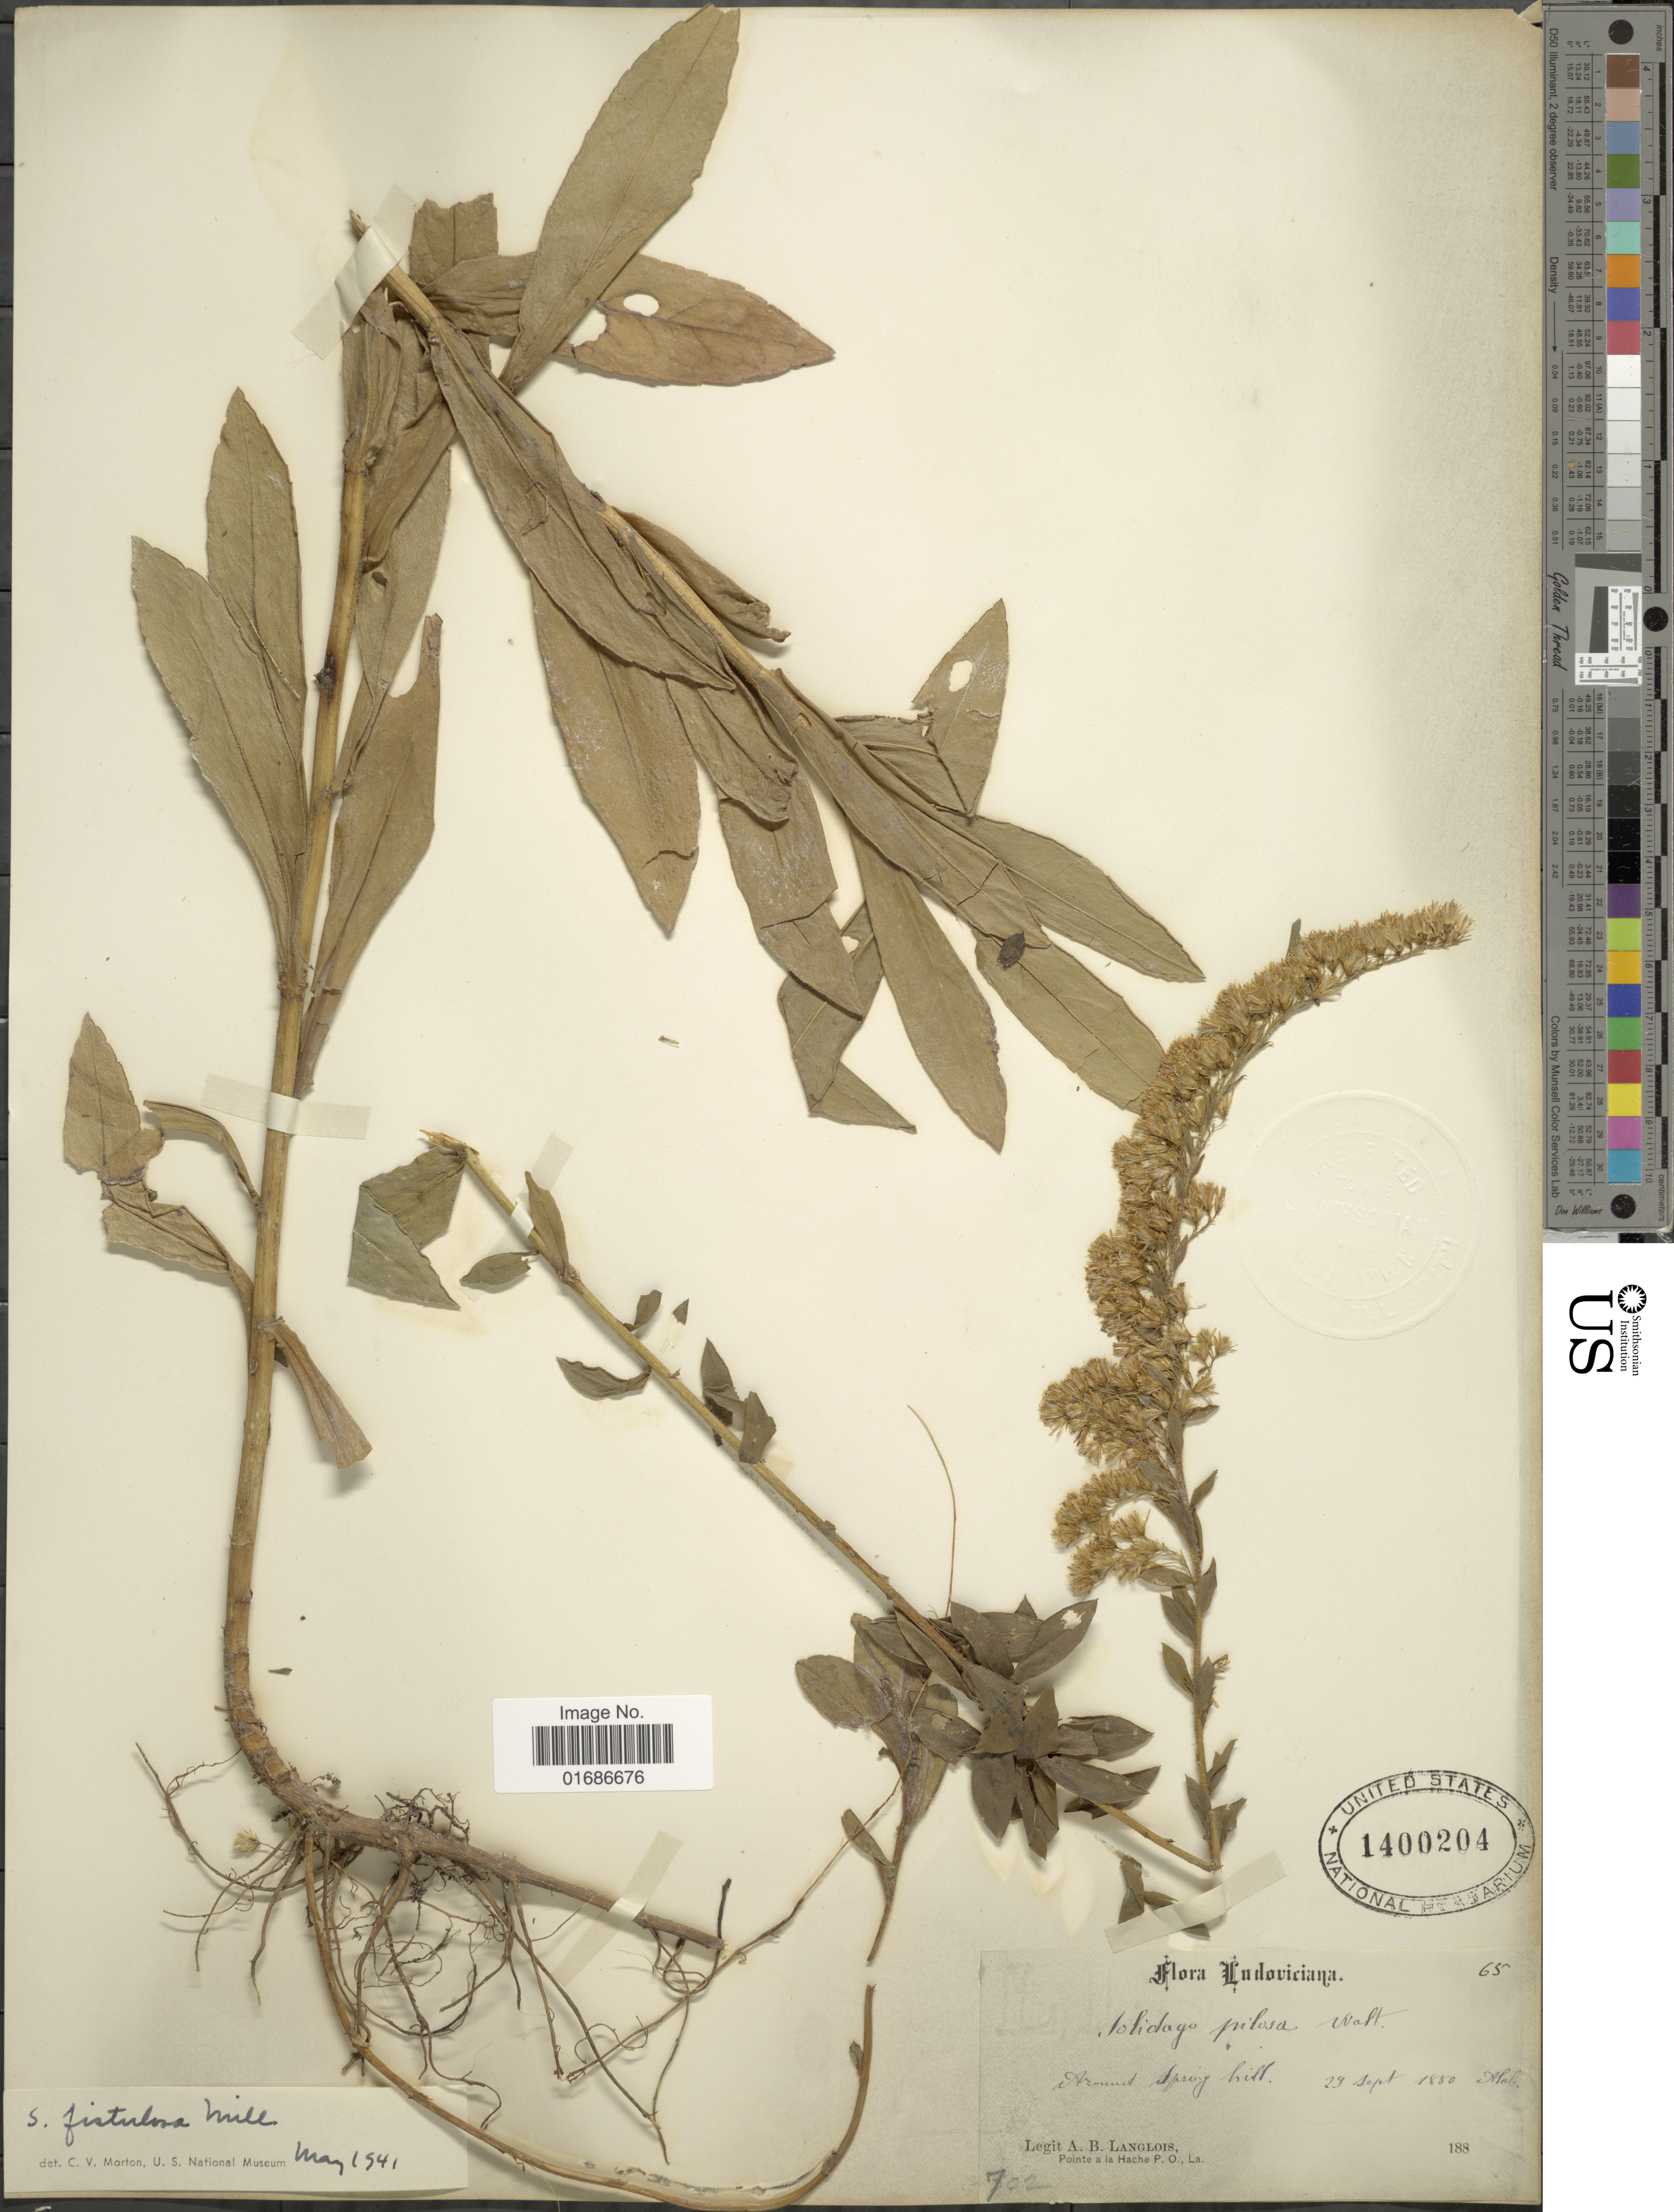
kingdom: Plantae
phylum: Tracheophyta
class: Magnoliopsida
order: Asterales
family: Asteraceae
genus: Solidago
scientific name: Solidago fistulosa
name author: Mill.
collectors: A. Langlois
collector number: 702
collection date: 1880-09-29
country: United States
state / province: Louisiana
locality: Around Sppring Hill, Pointe a la Hache P. O.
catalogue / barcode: US 1400204